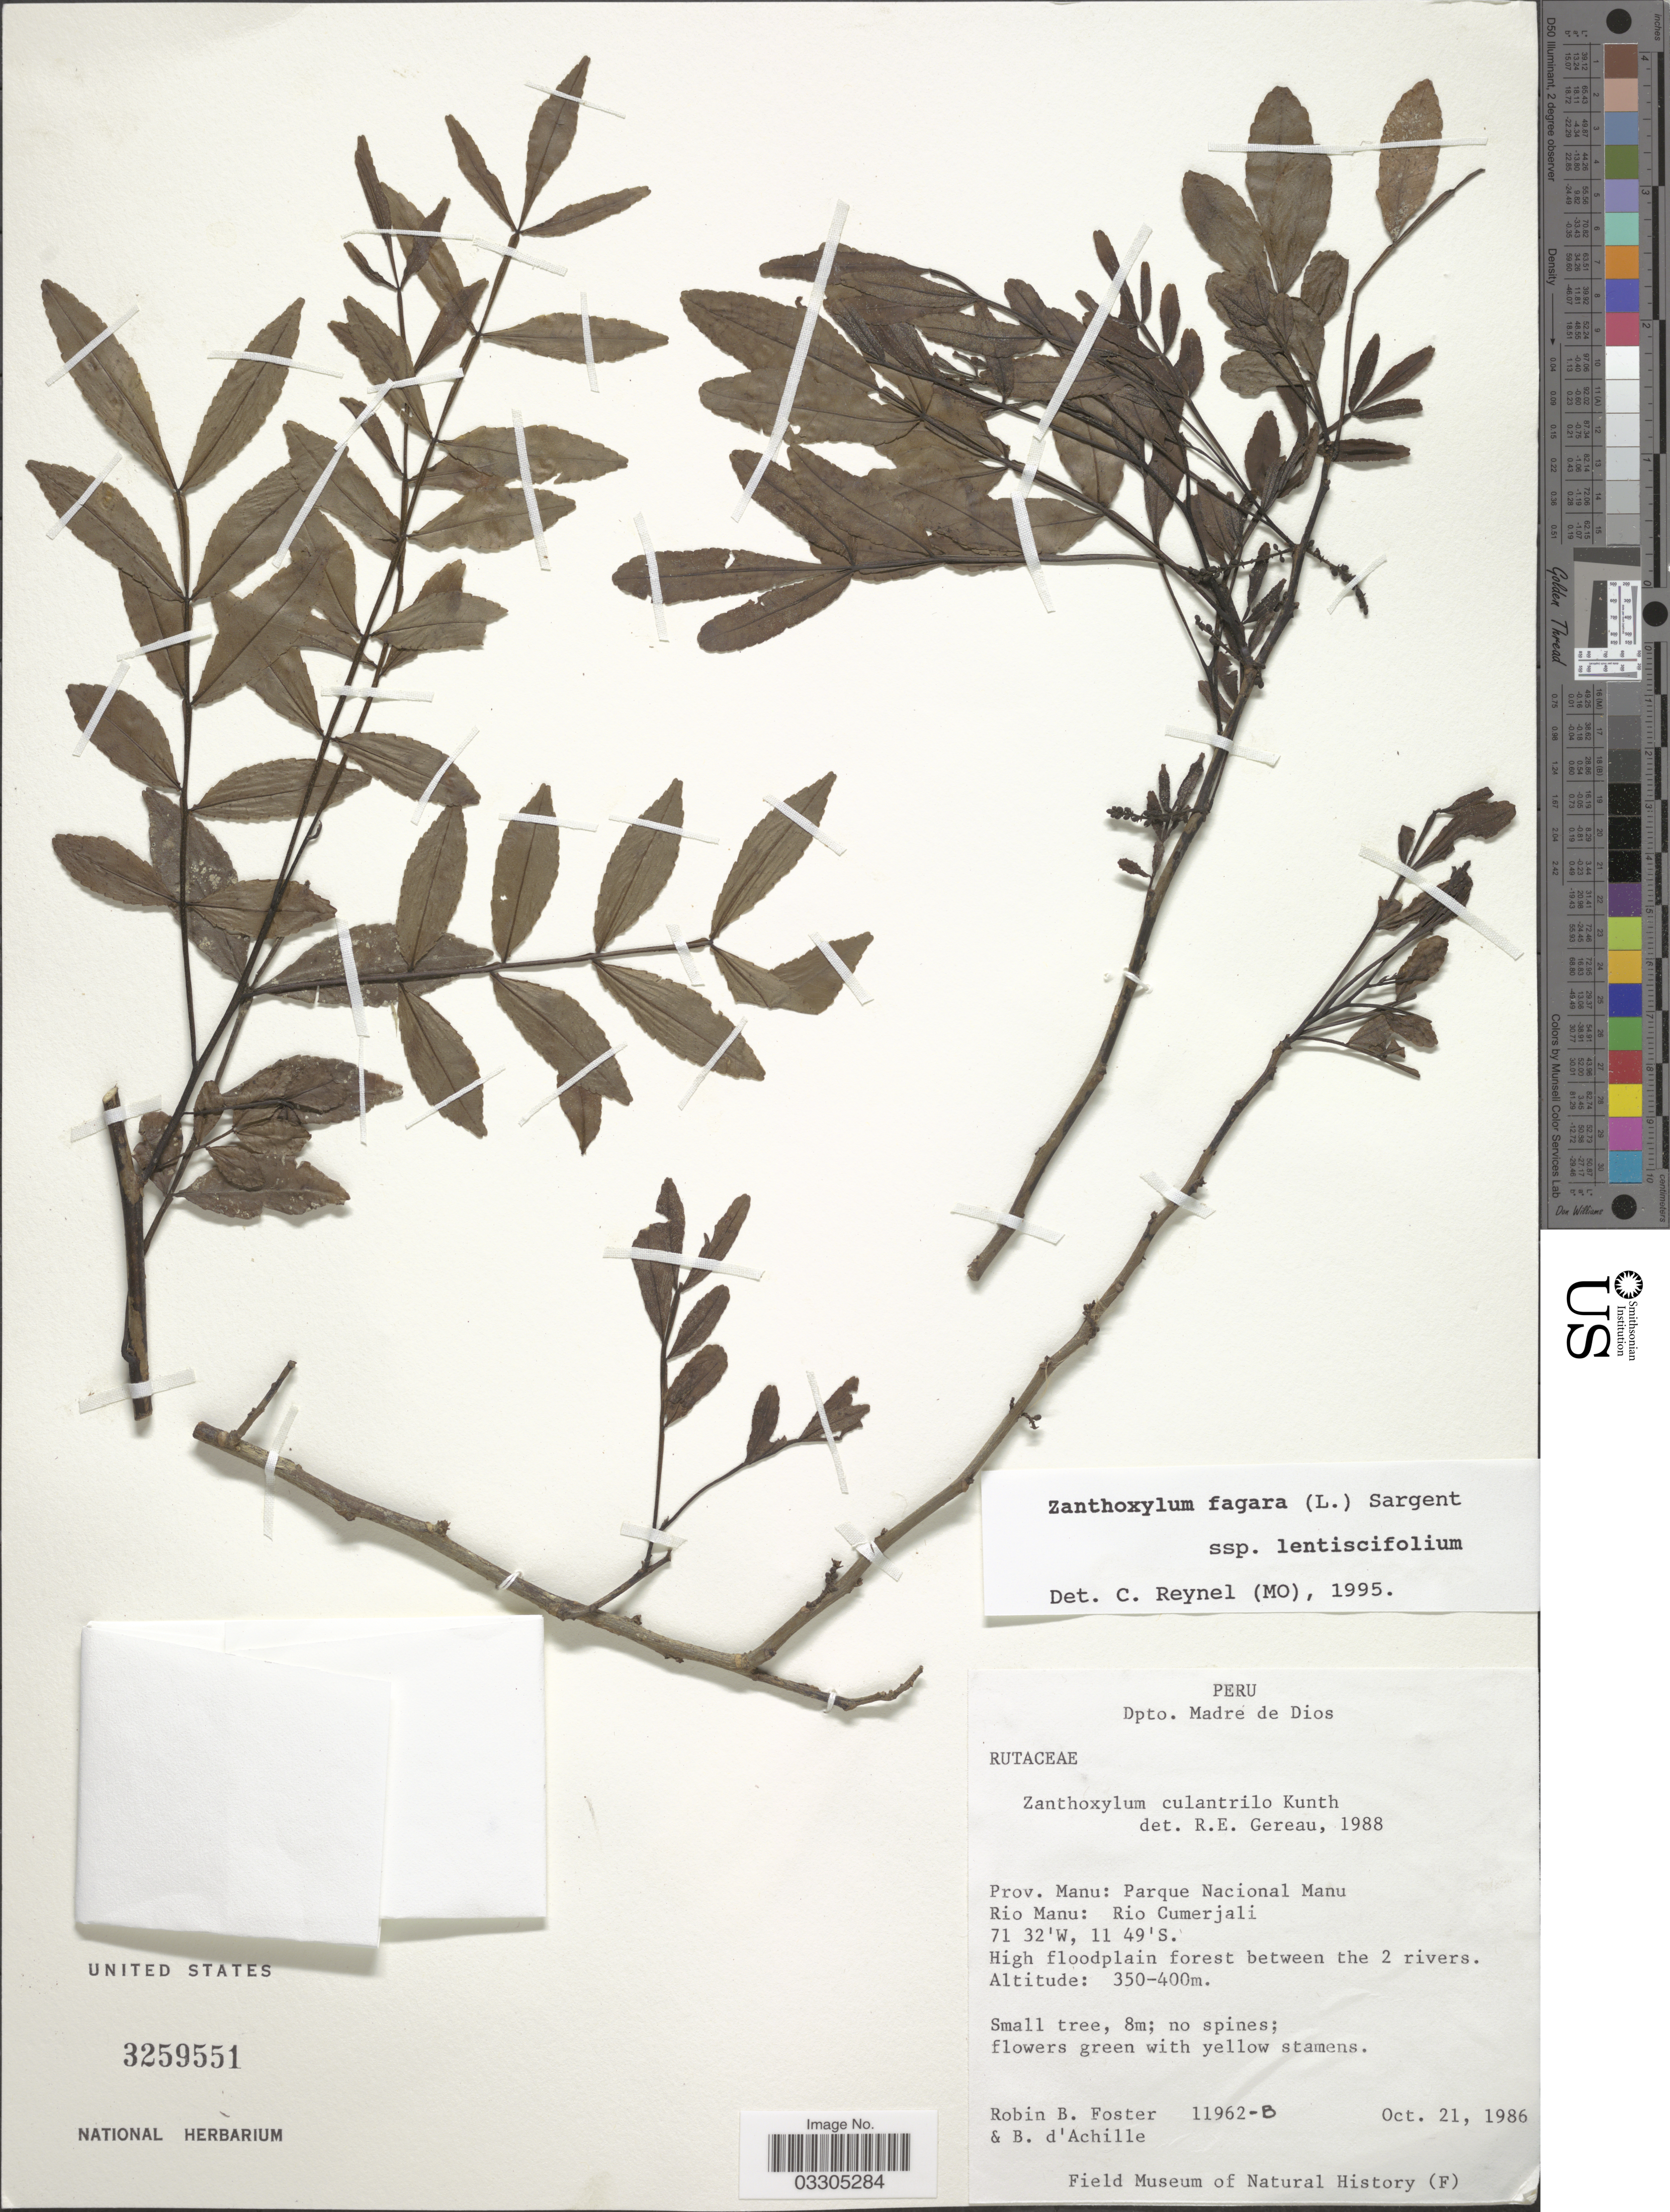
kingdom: Plantae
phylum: Tracheophyta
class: Magnoliopsida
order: Sapindales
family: Rutaceae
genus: Zanthoxylum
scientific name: Zanthoxylum fagara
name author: (L.) Sarg.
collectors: R. B. Foster & B. d'Achille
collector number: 11962-B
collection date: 1986-10-21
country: Peru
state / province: Madre de Dios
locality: Dpto. Madre de Dios. Prov. Manu: Parque Nacional Manu. Rio Manu: Rio Cumerjali.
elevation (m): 350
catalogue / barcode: US 3259551